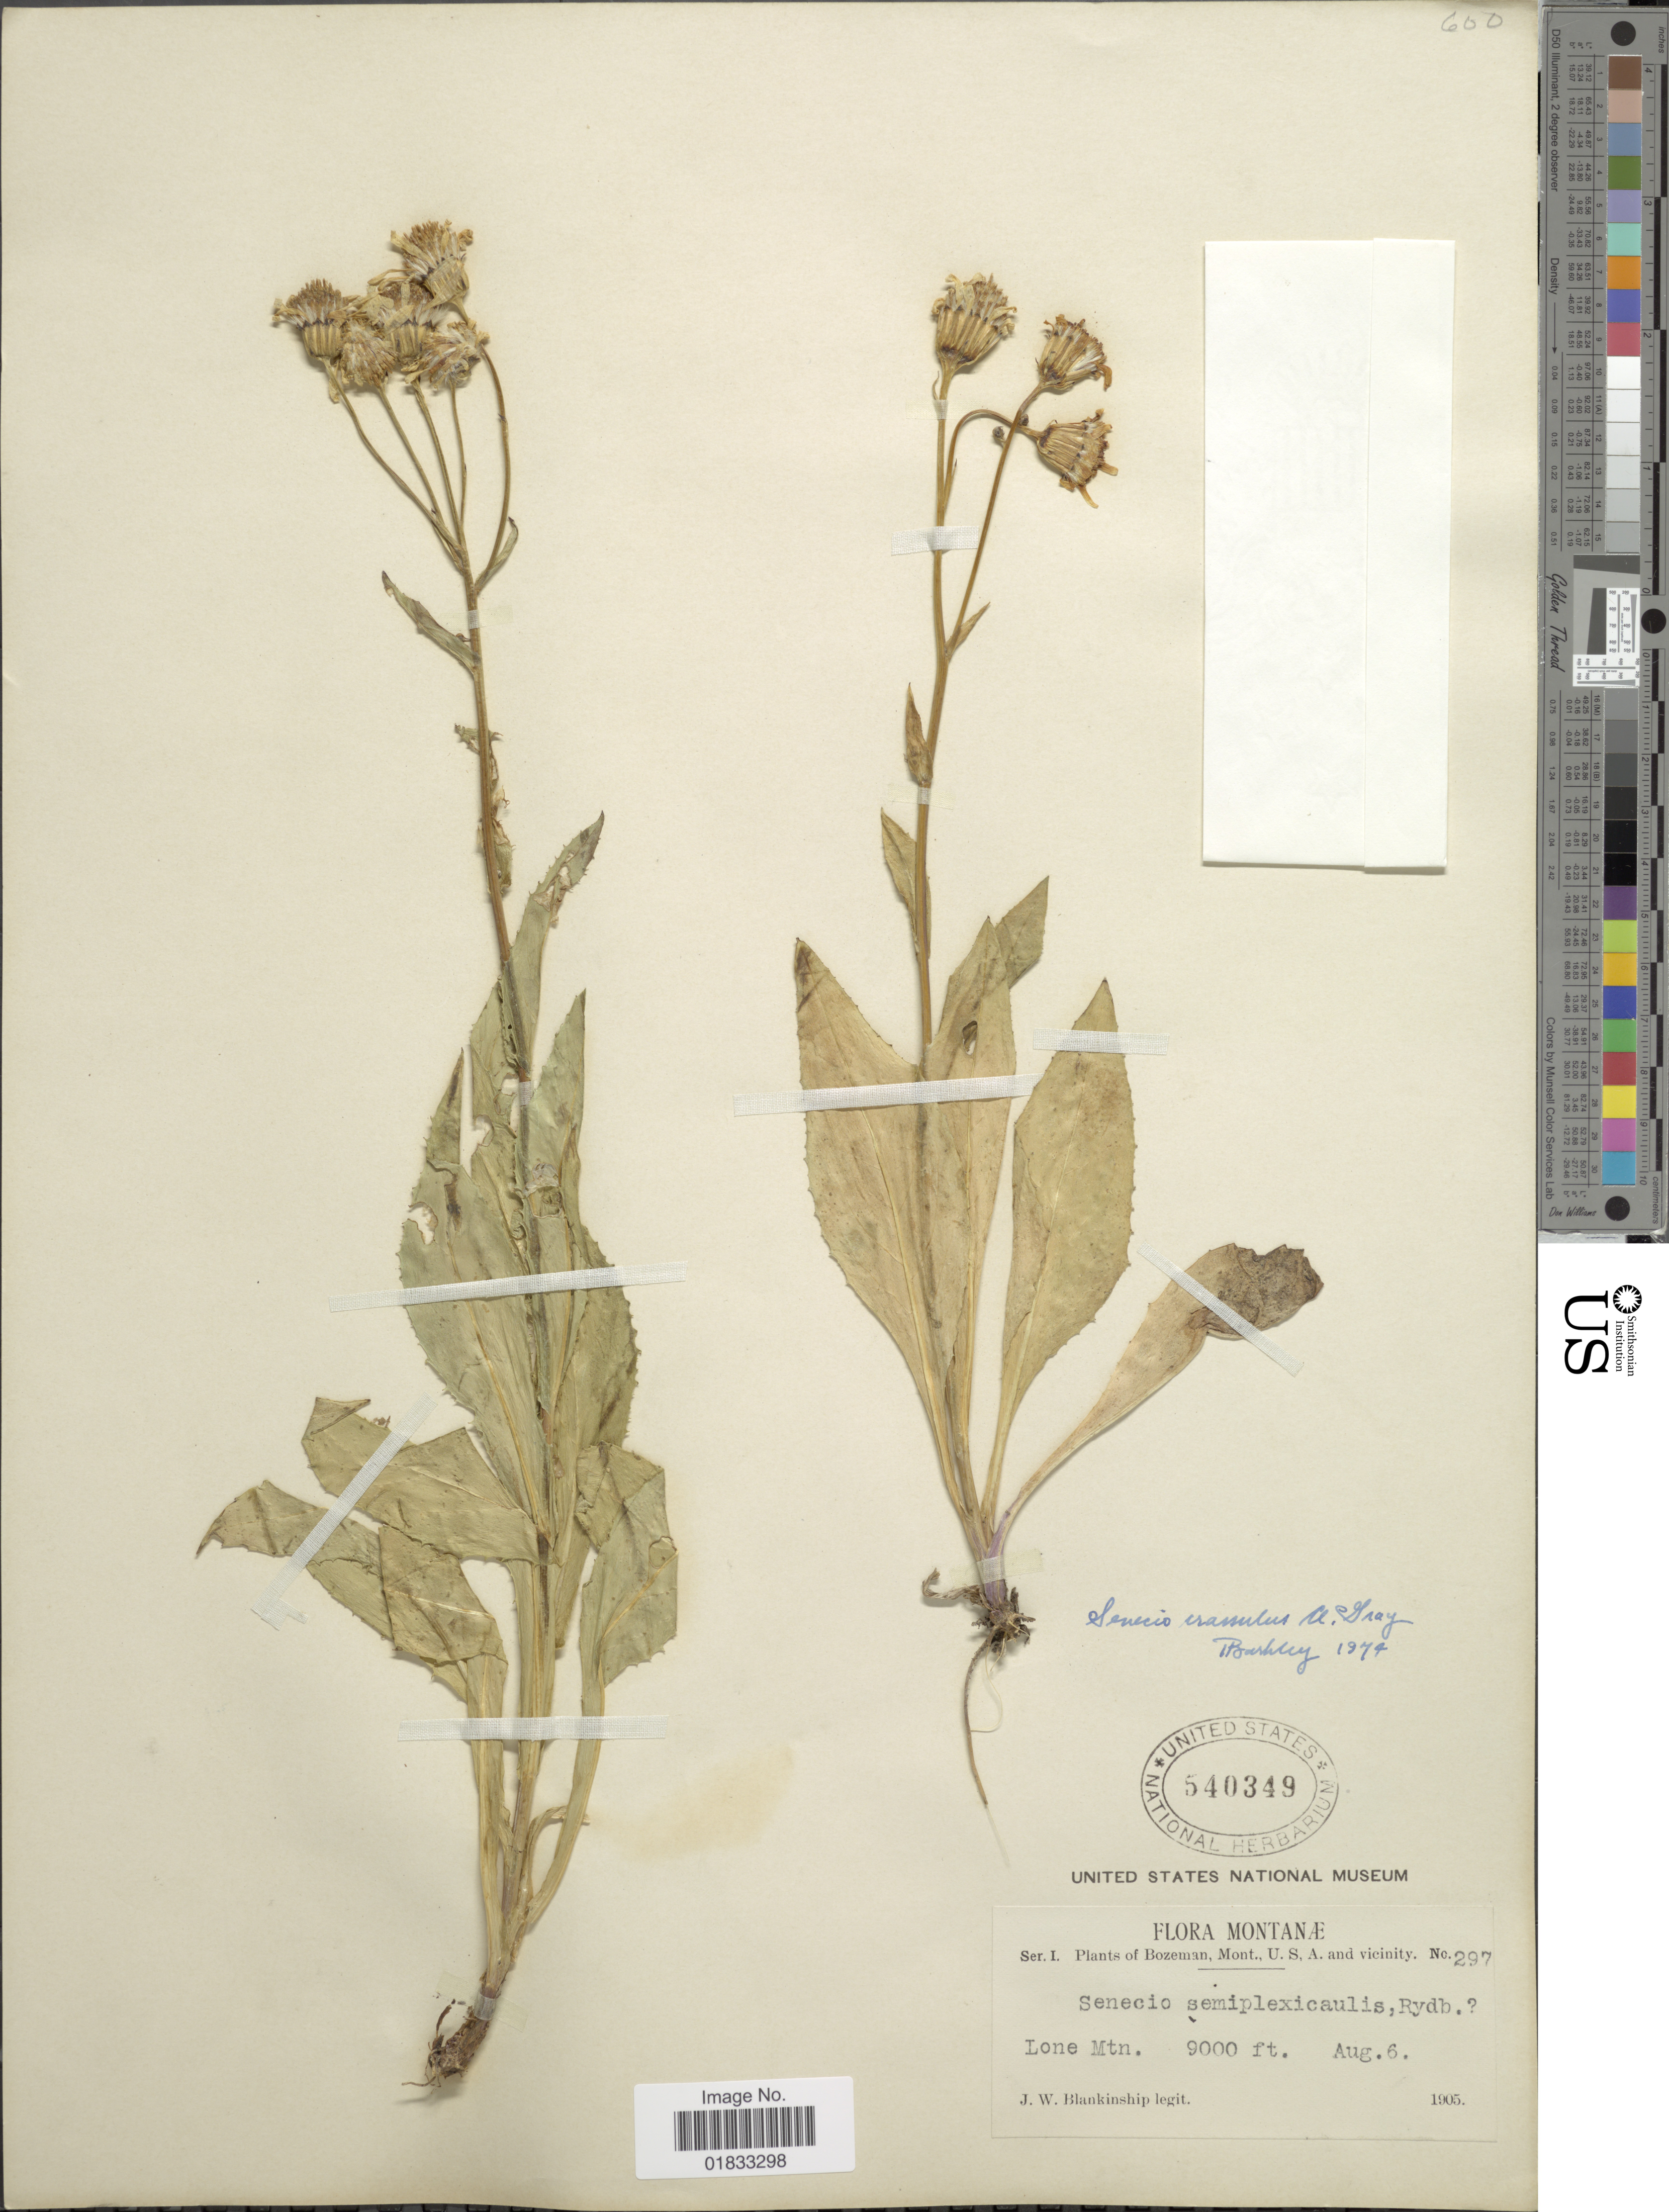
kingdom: Plantae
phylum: Tracheophyta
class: Magnoliopsida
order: Asterales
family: Asteraceae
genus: Senecio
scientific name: Senecio crassulus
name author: A. Gray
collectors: J. W. Blankinship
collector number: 297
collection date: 1905-08-06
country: United States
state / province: Montana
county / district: Gallatin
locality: Bozeman vicinity, Lone Mtn.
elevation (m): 2743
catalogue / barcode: US 540349